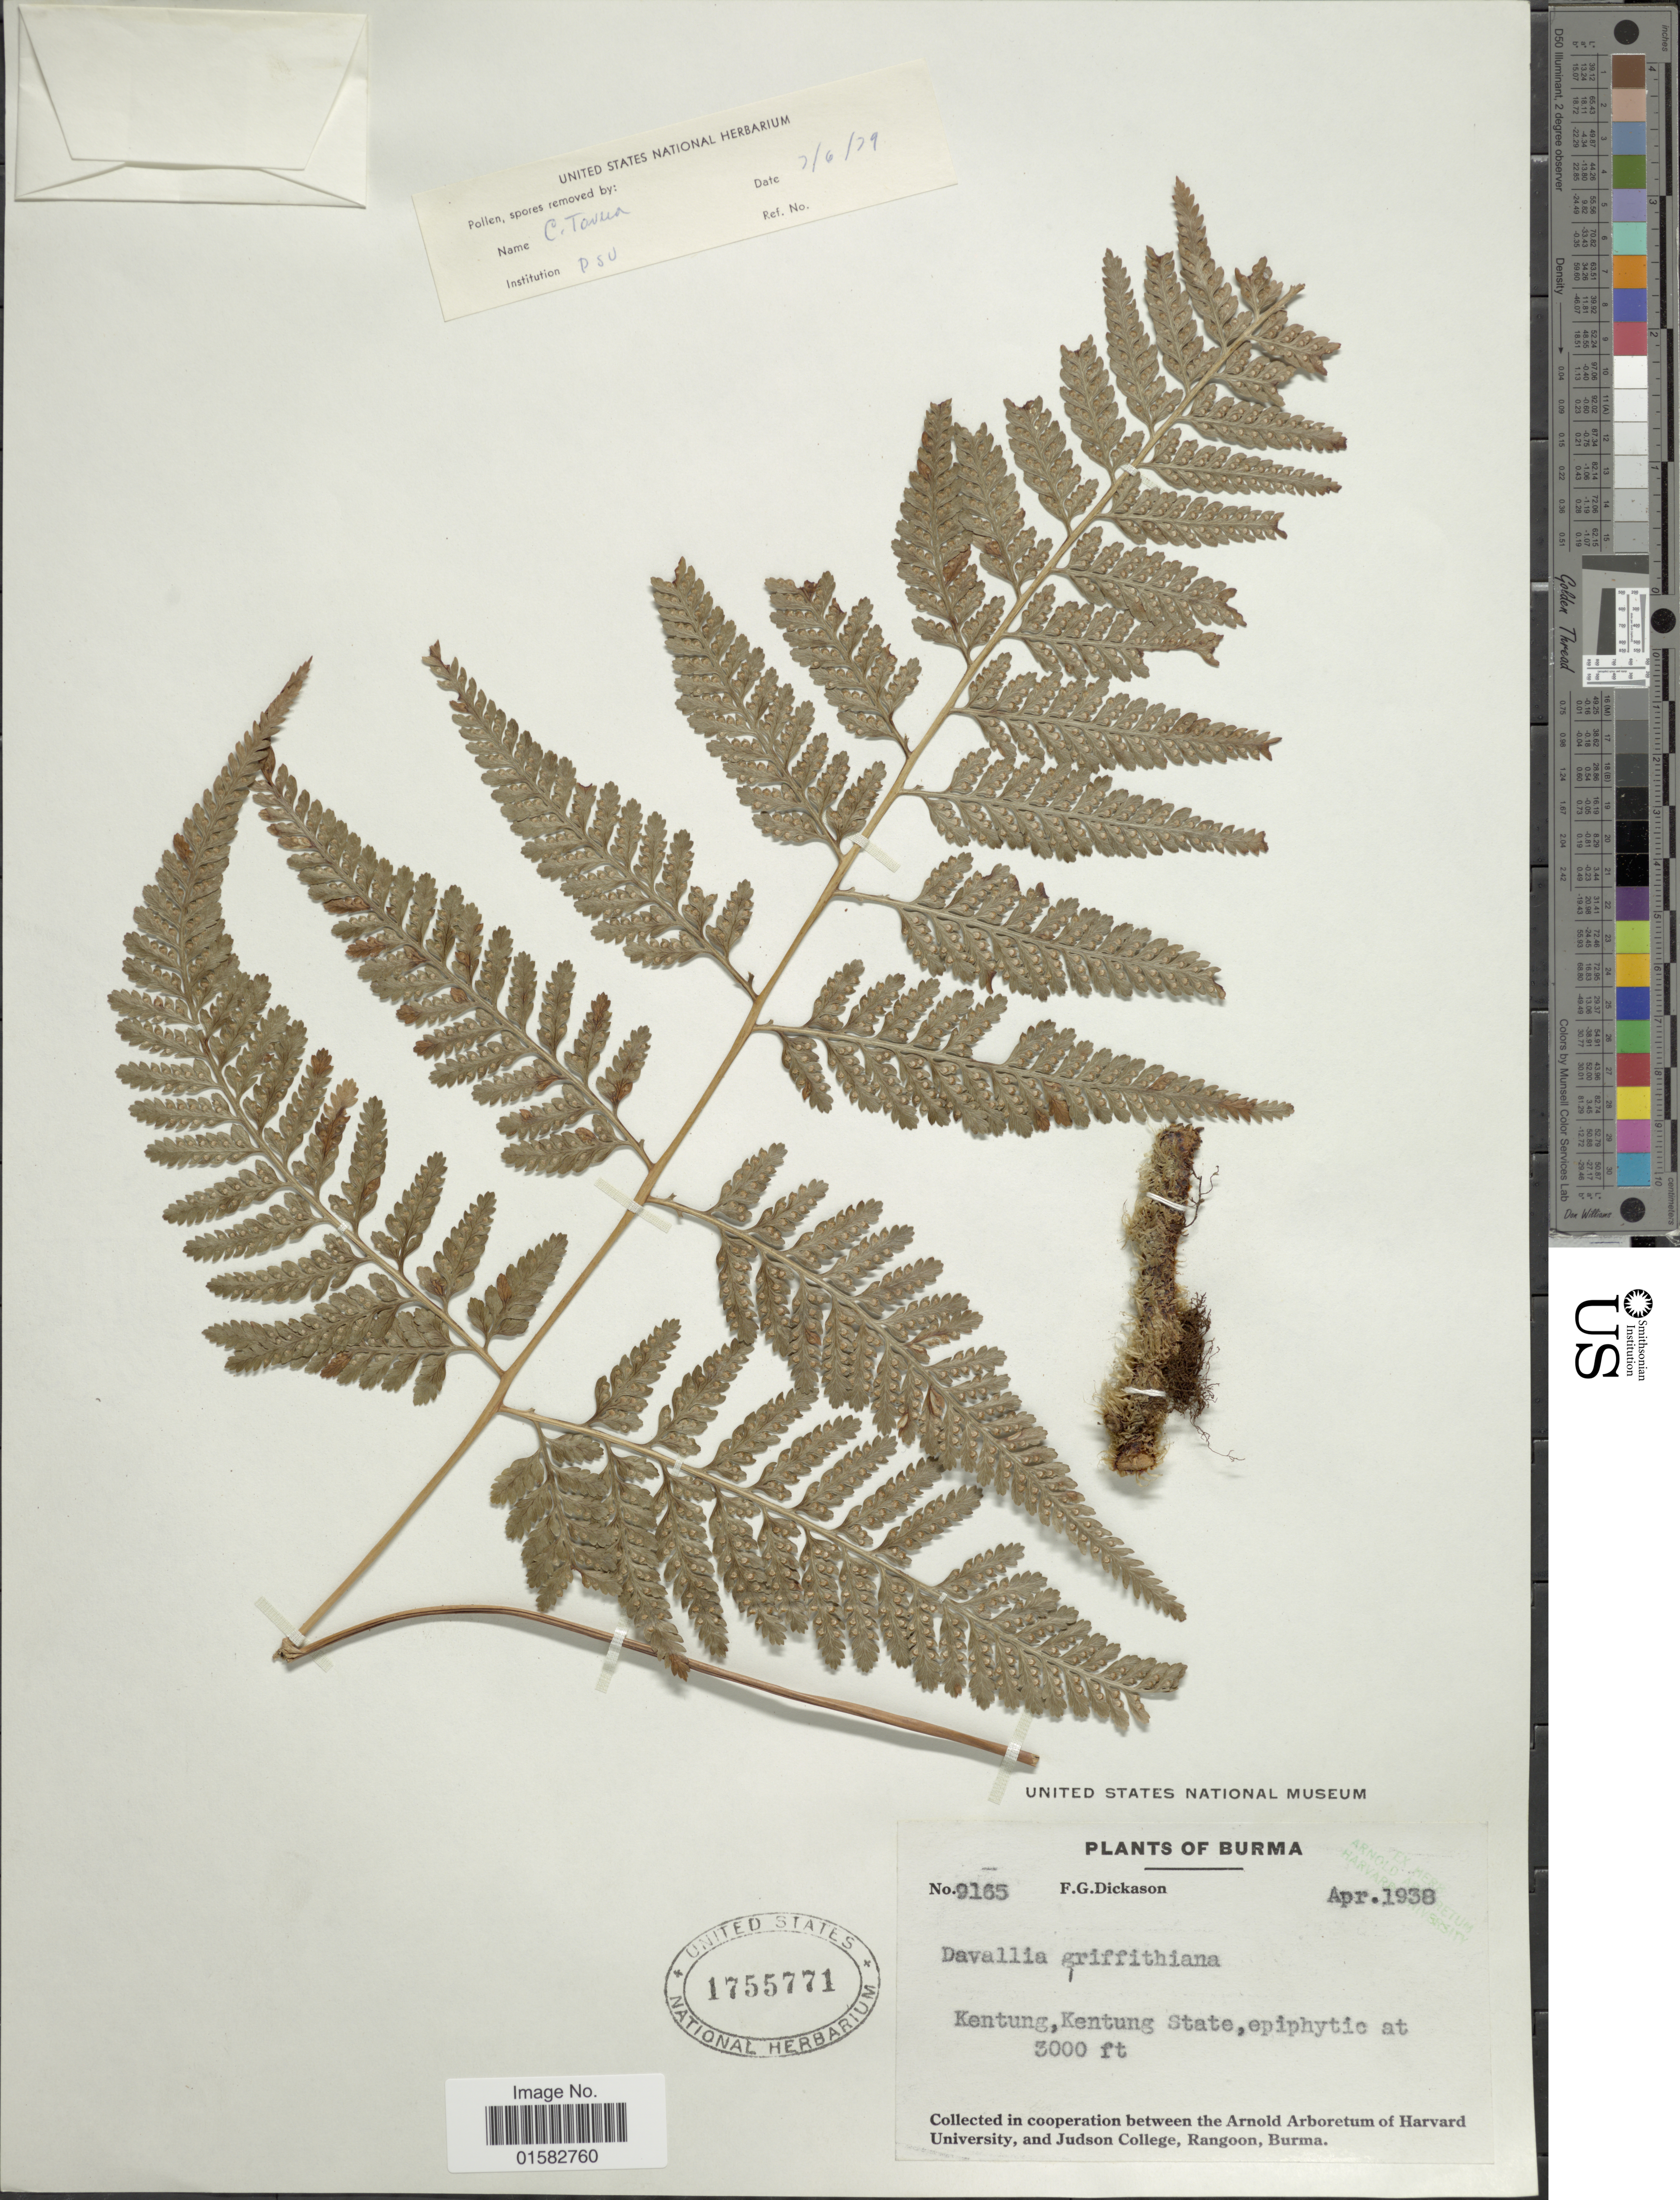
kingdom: Plantae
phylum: Tracheophyta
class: Polypodiopsida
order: Polypodiales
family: Davalliaceae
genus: Davallia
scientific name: Davallia griffithiana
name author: Hook.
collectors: F. Dickason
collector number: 9165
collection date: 1938-04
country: Myanmar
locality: Burma, Kentung, Kentung State.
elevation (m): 914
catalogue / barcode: US 1755771